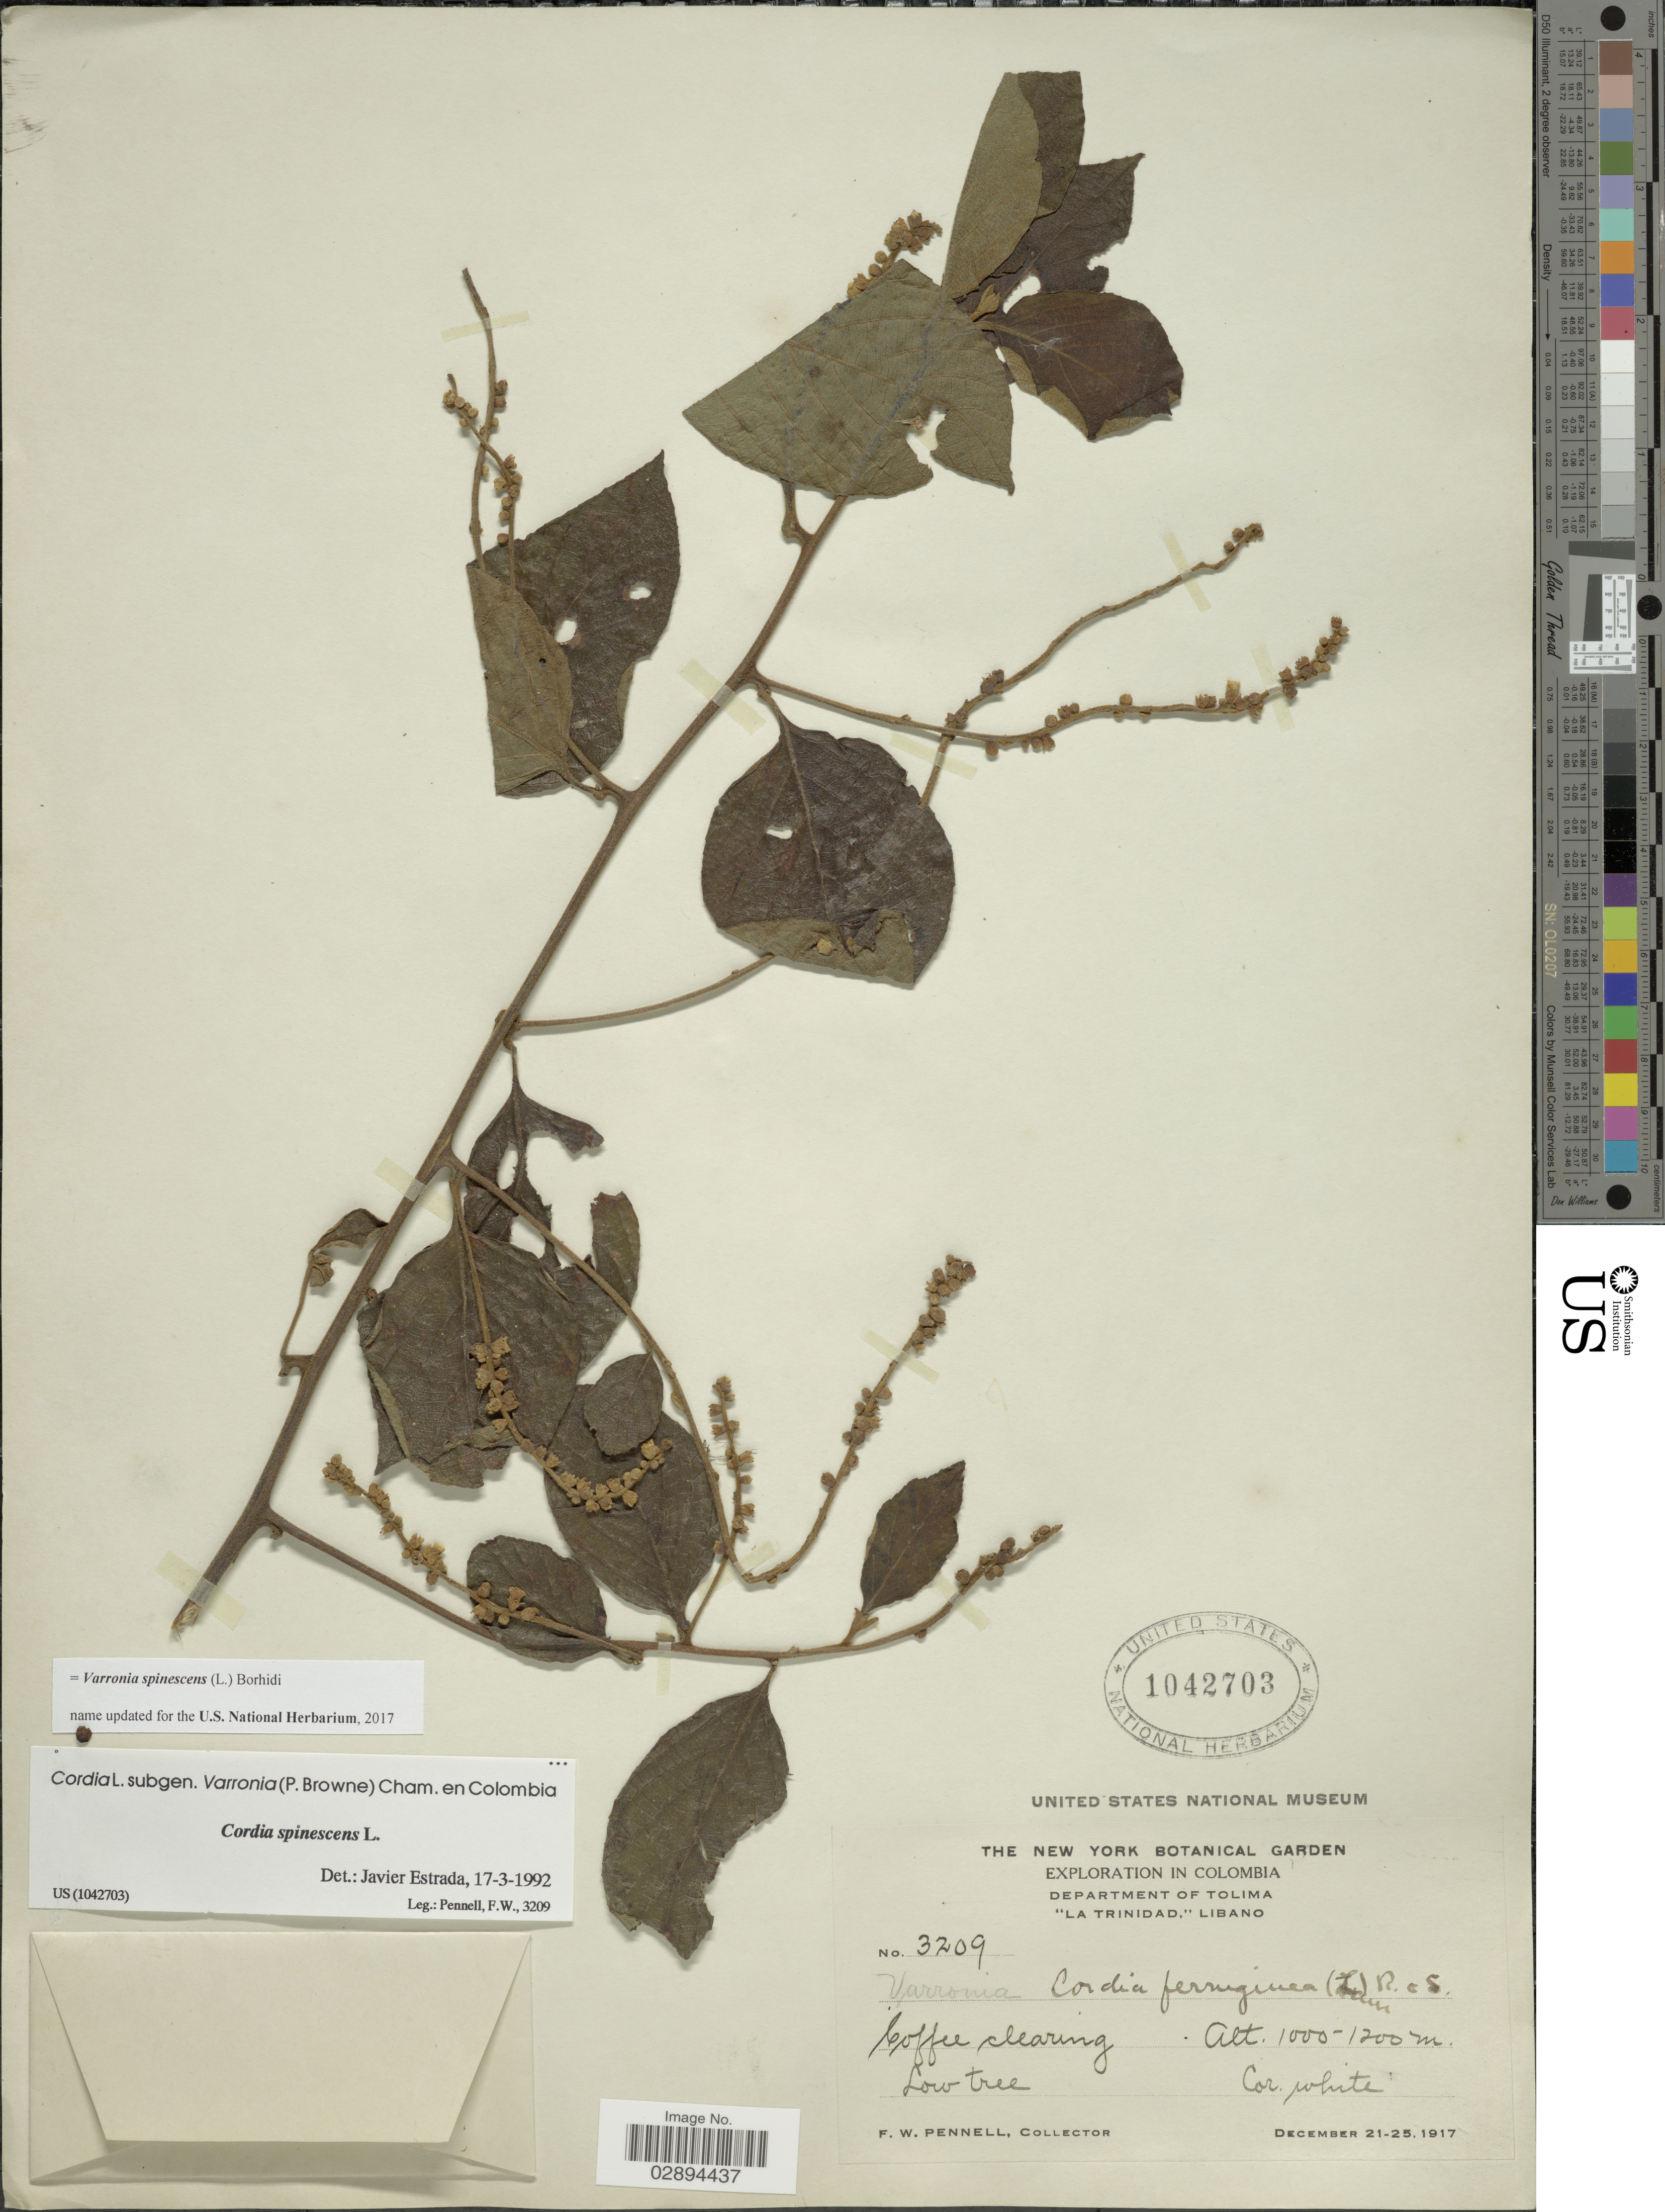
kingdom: Plantae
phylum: Tracheophyta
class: Magnoliopsida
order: Boraginales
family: Cordiaceae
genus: Varronia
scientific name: Varronia spinescens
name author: (L.) Borhidi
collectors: F. W. Pennell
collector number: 3209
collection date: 1917-12-21/1917-12-25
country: Colombia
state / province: Tolima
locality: Department of Tolima. "La Trinidad," Libano.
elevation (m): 1000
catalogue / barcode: US 1042703